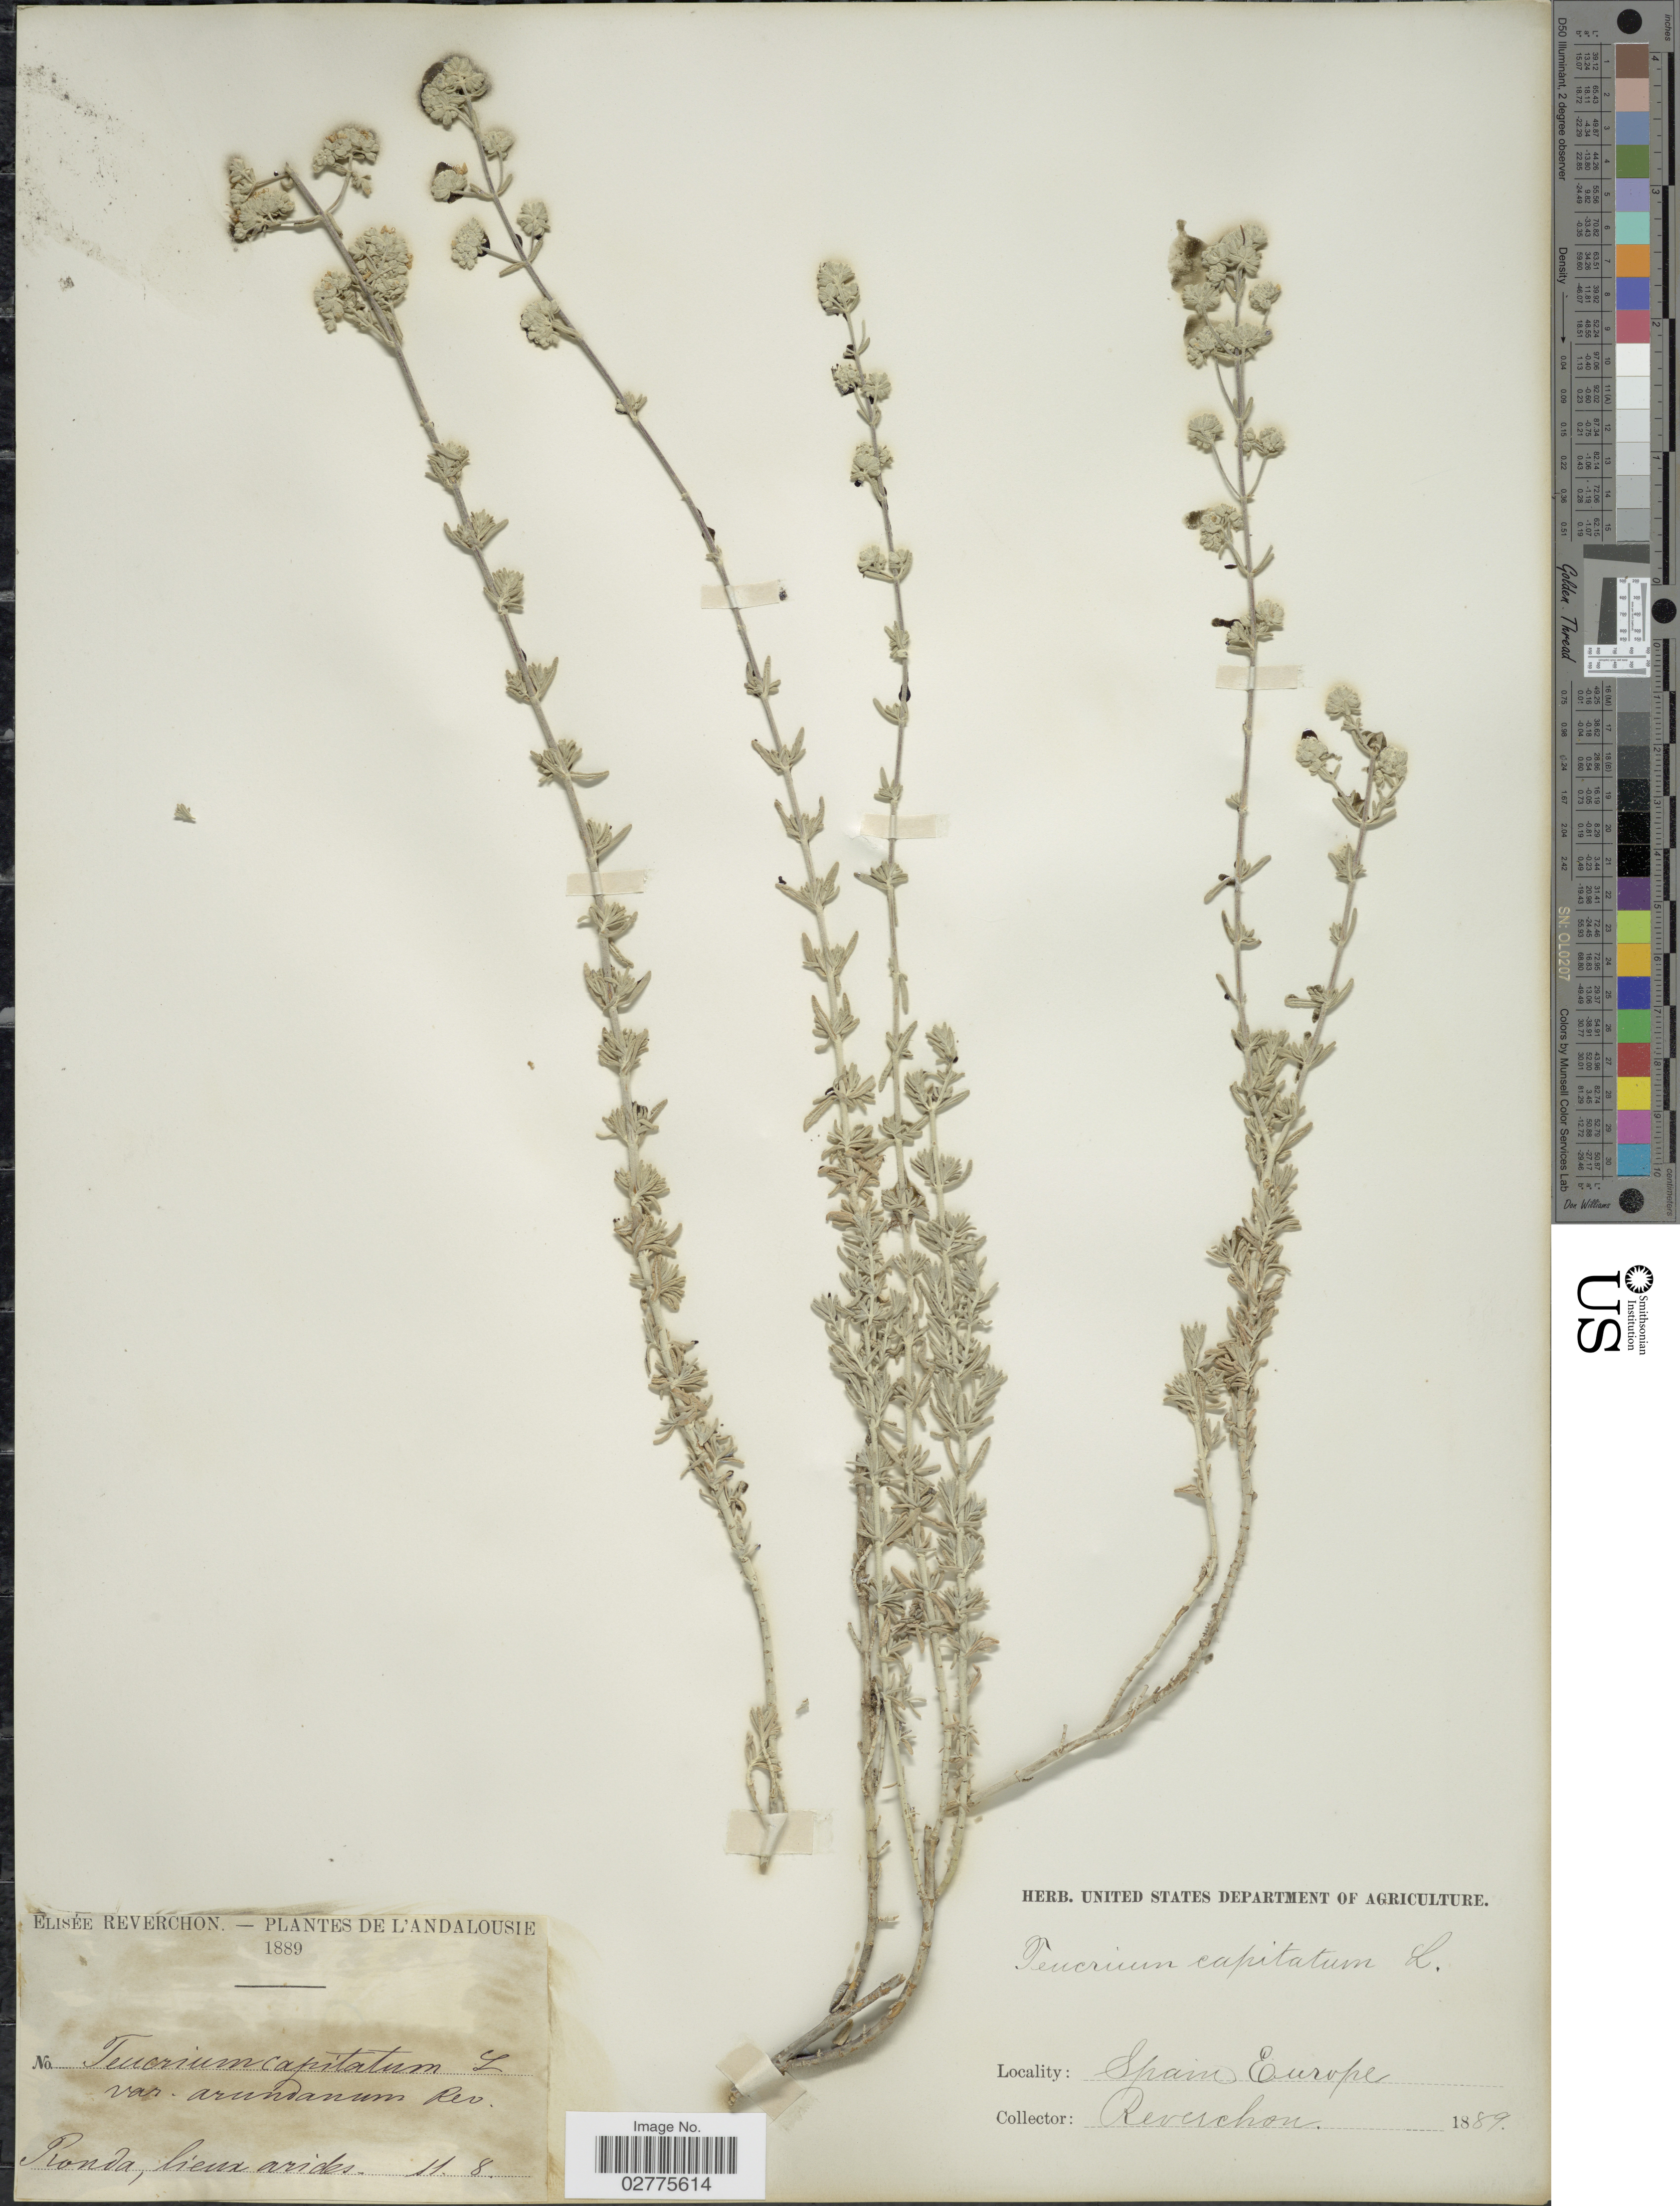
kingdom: Plantae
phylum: Tracheophyta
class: Magnoliopsida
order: Lamiales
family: Lamiaceae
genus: Teucrium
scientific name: Teucrium capitatum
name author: L.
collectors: E. Reverchon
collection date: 1889-08-11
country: Spain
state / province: Andalucía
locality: L'Andalousie, Ronda, lieux arides.